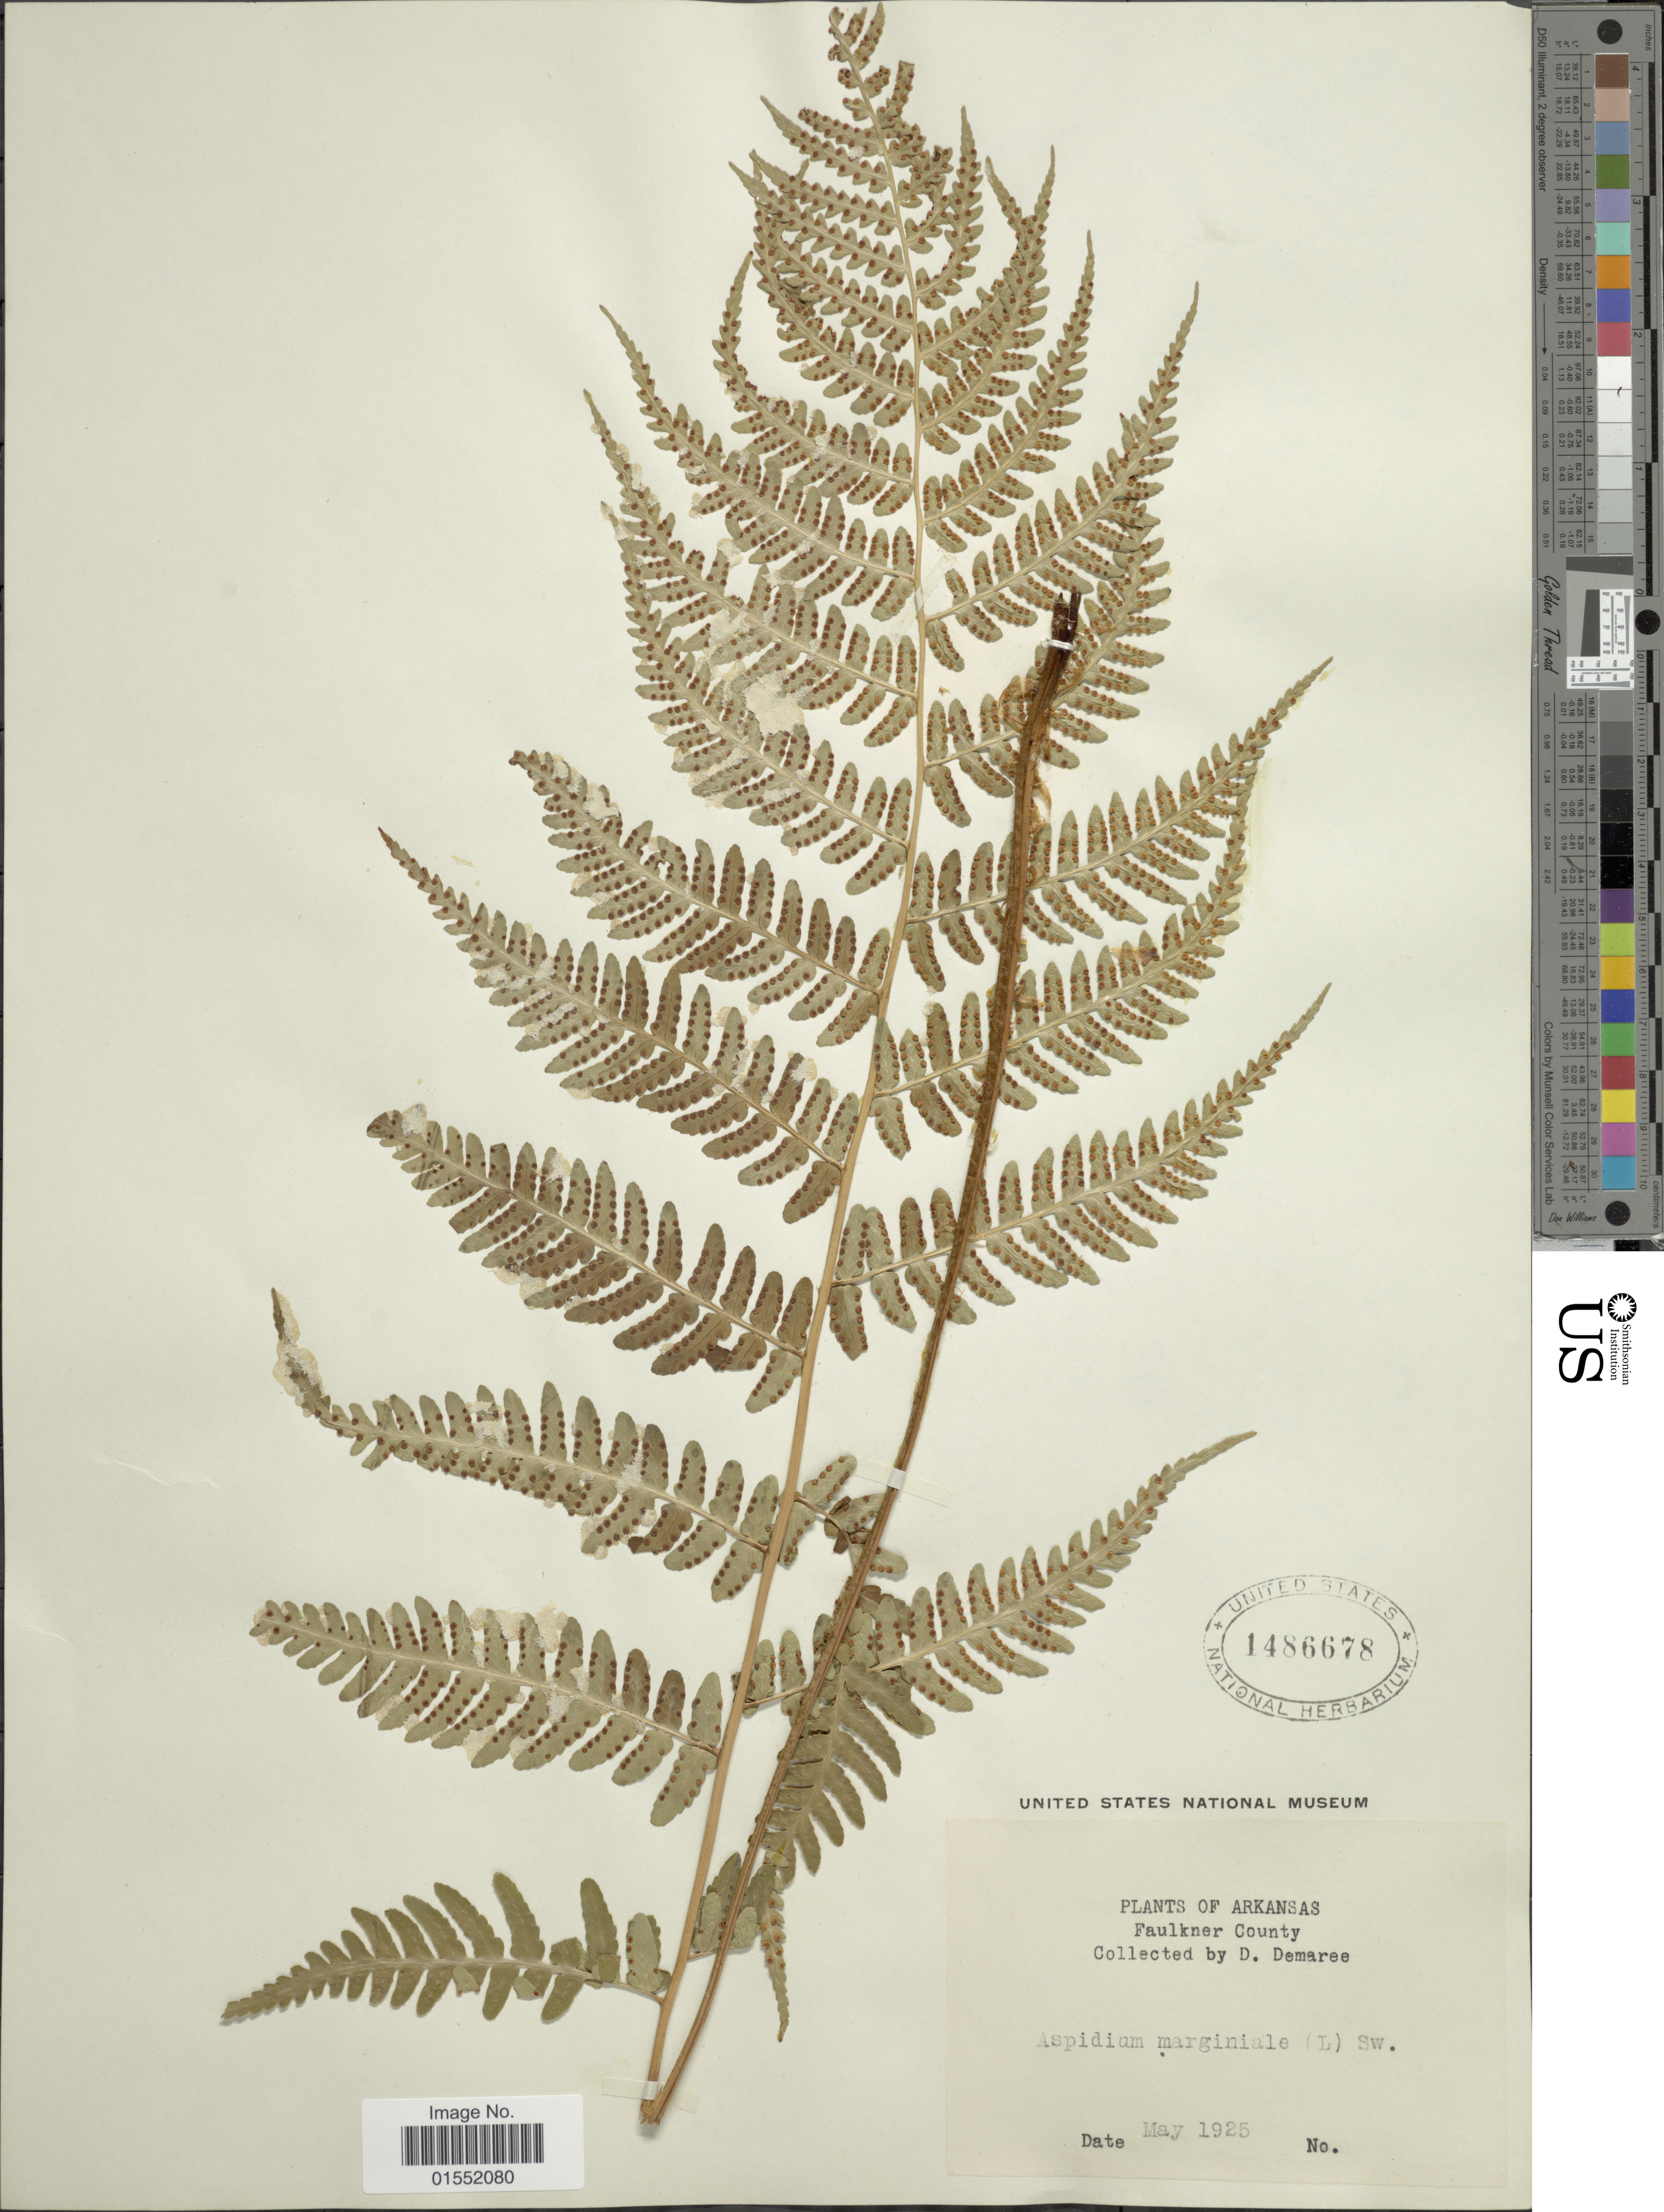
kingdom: Plantae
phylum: Tracheophyta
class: Polypodiopsida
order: Polypodiales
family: Dryopteridaceae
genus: Dryopteris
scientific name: Dryopteris marginalis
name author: (L.) A. Gray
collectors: D. Demaree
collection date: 1925-05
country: United States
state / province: Arkansas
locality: Faulkner County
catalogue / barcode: US 1486678